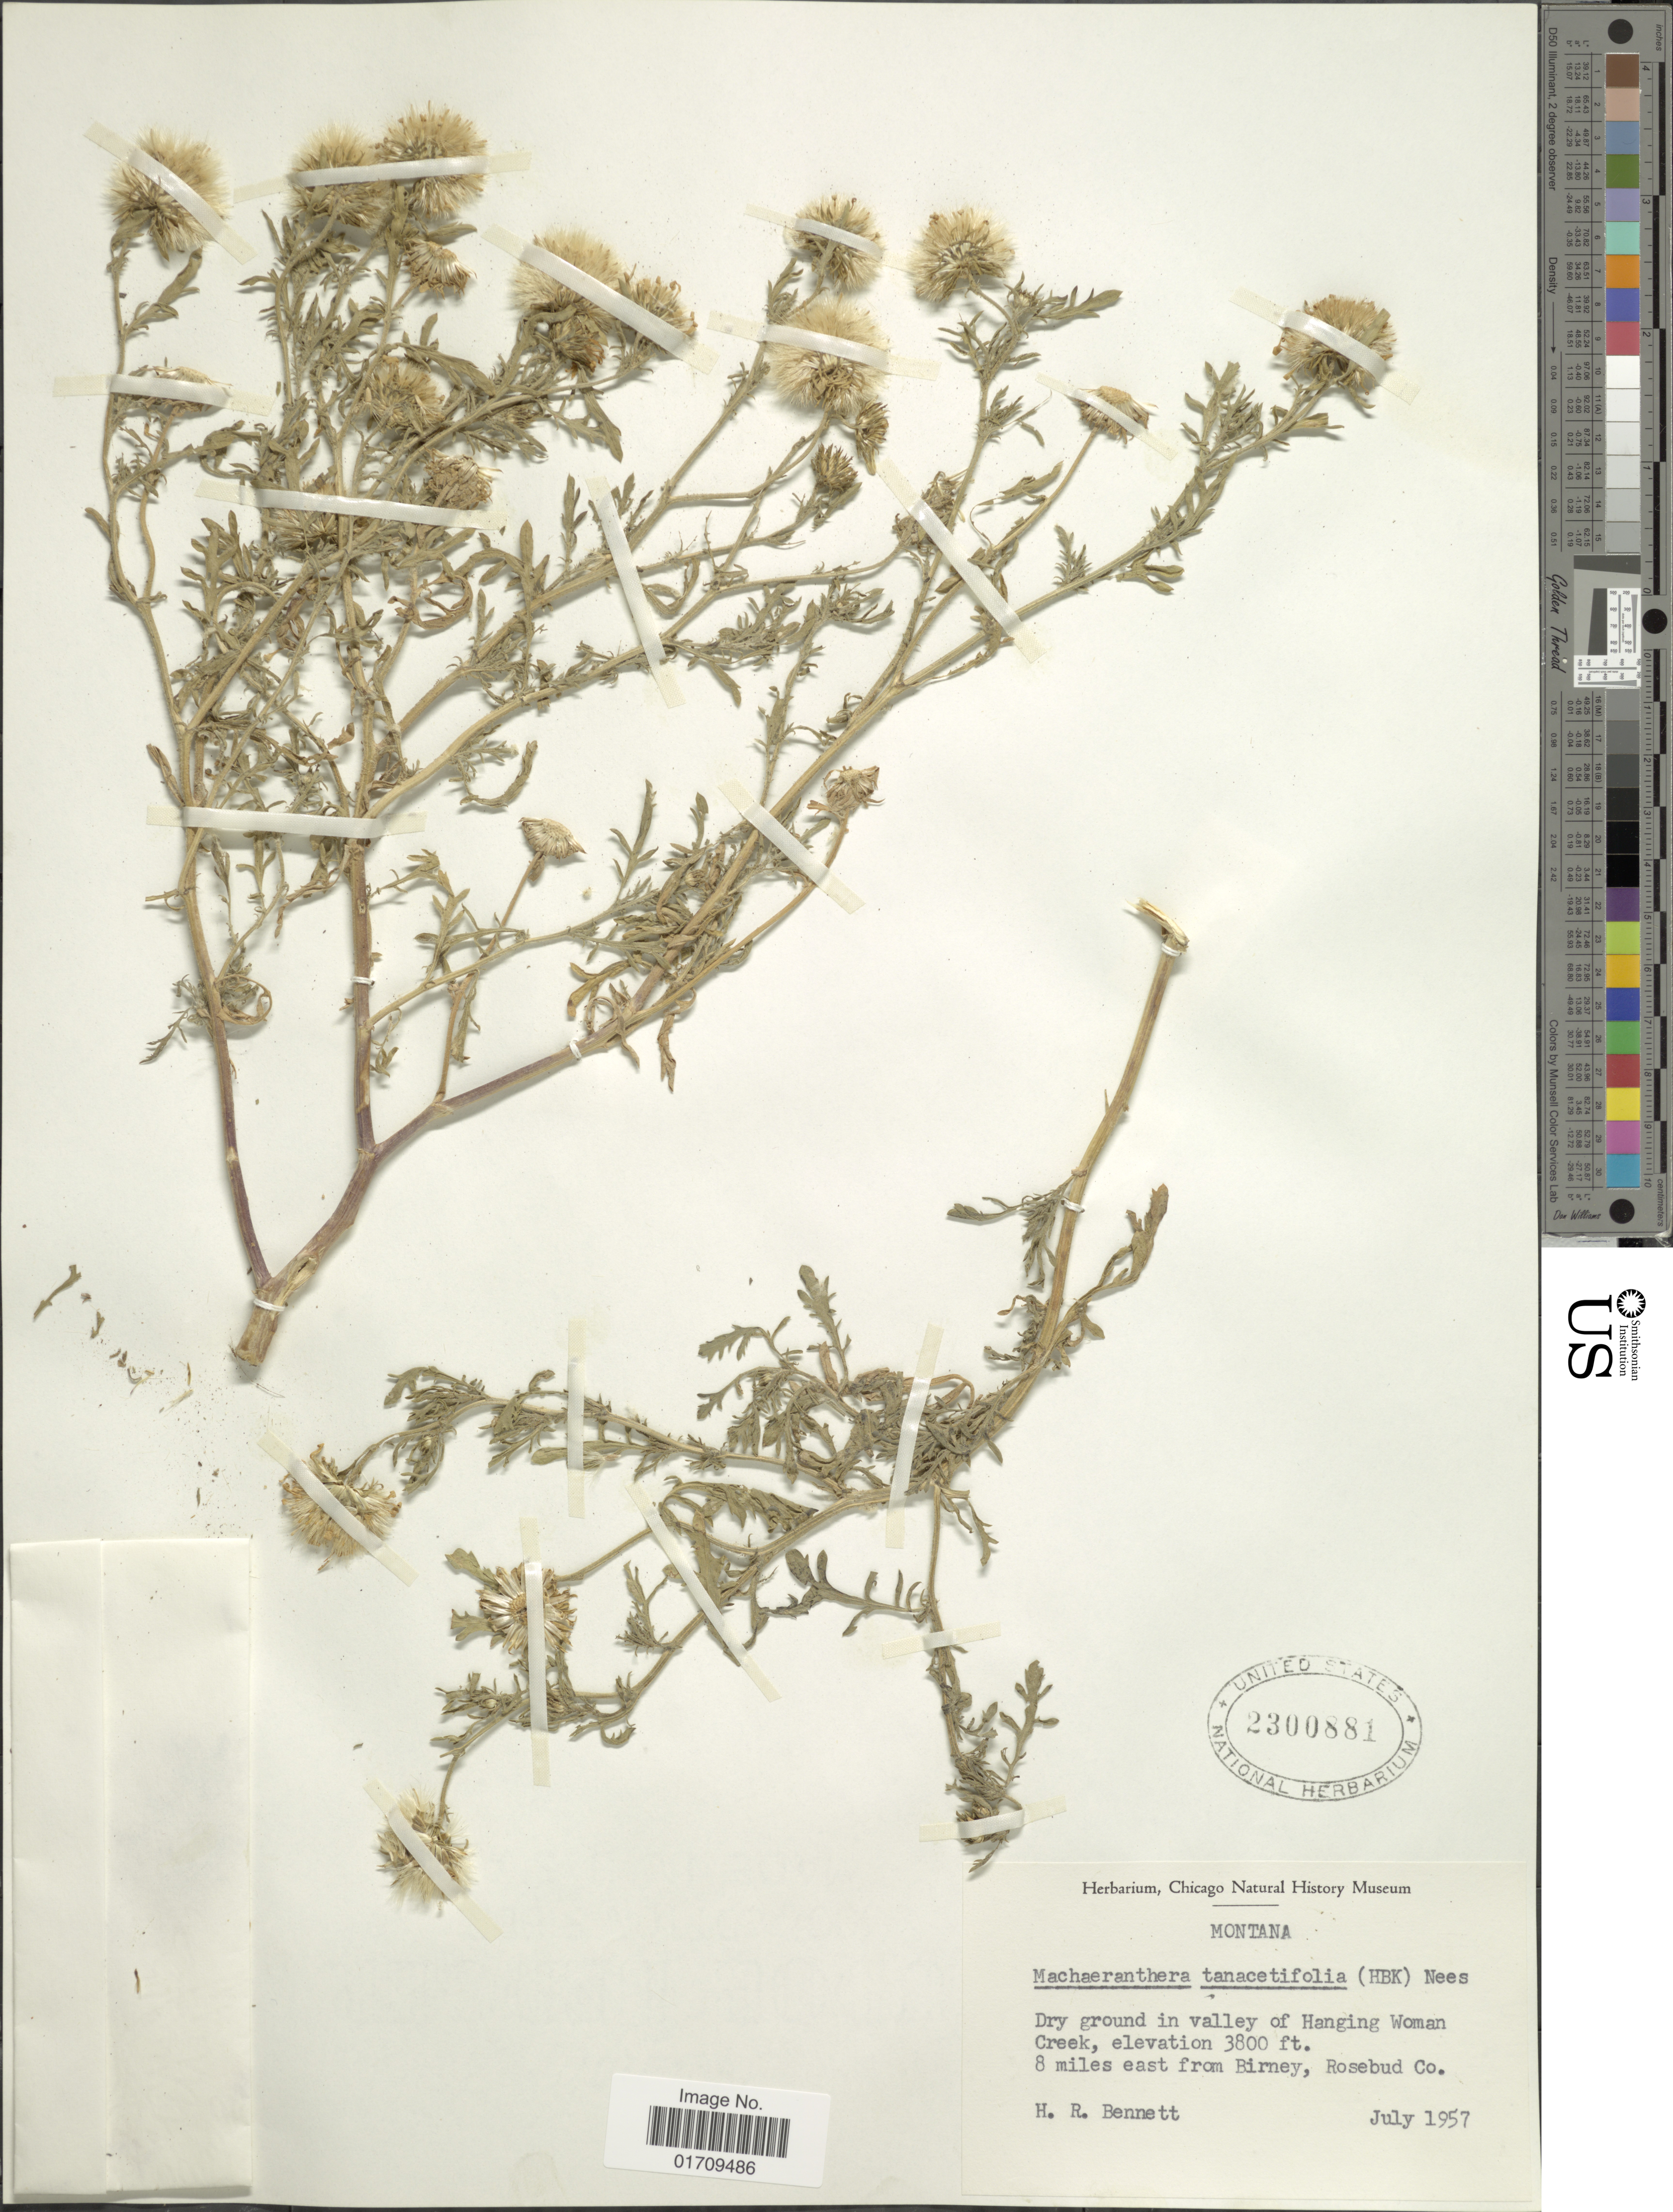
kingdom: Plantae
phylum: Tracheophyta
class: Magnoliopsida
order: Asterales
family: Asteraceae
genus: Machaeranthera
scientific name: Machaeranthera tanacetifolia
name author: (Kunth) Nees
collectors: H. R. Bennett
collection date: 1957-07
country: United States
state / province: Montana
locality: Valley of Hanging Woman Creek, 8 miles east from Birney, Rosebud Co.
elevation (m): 1158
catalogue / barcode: US 2300881